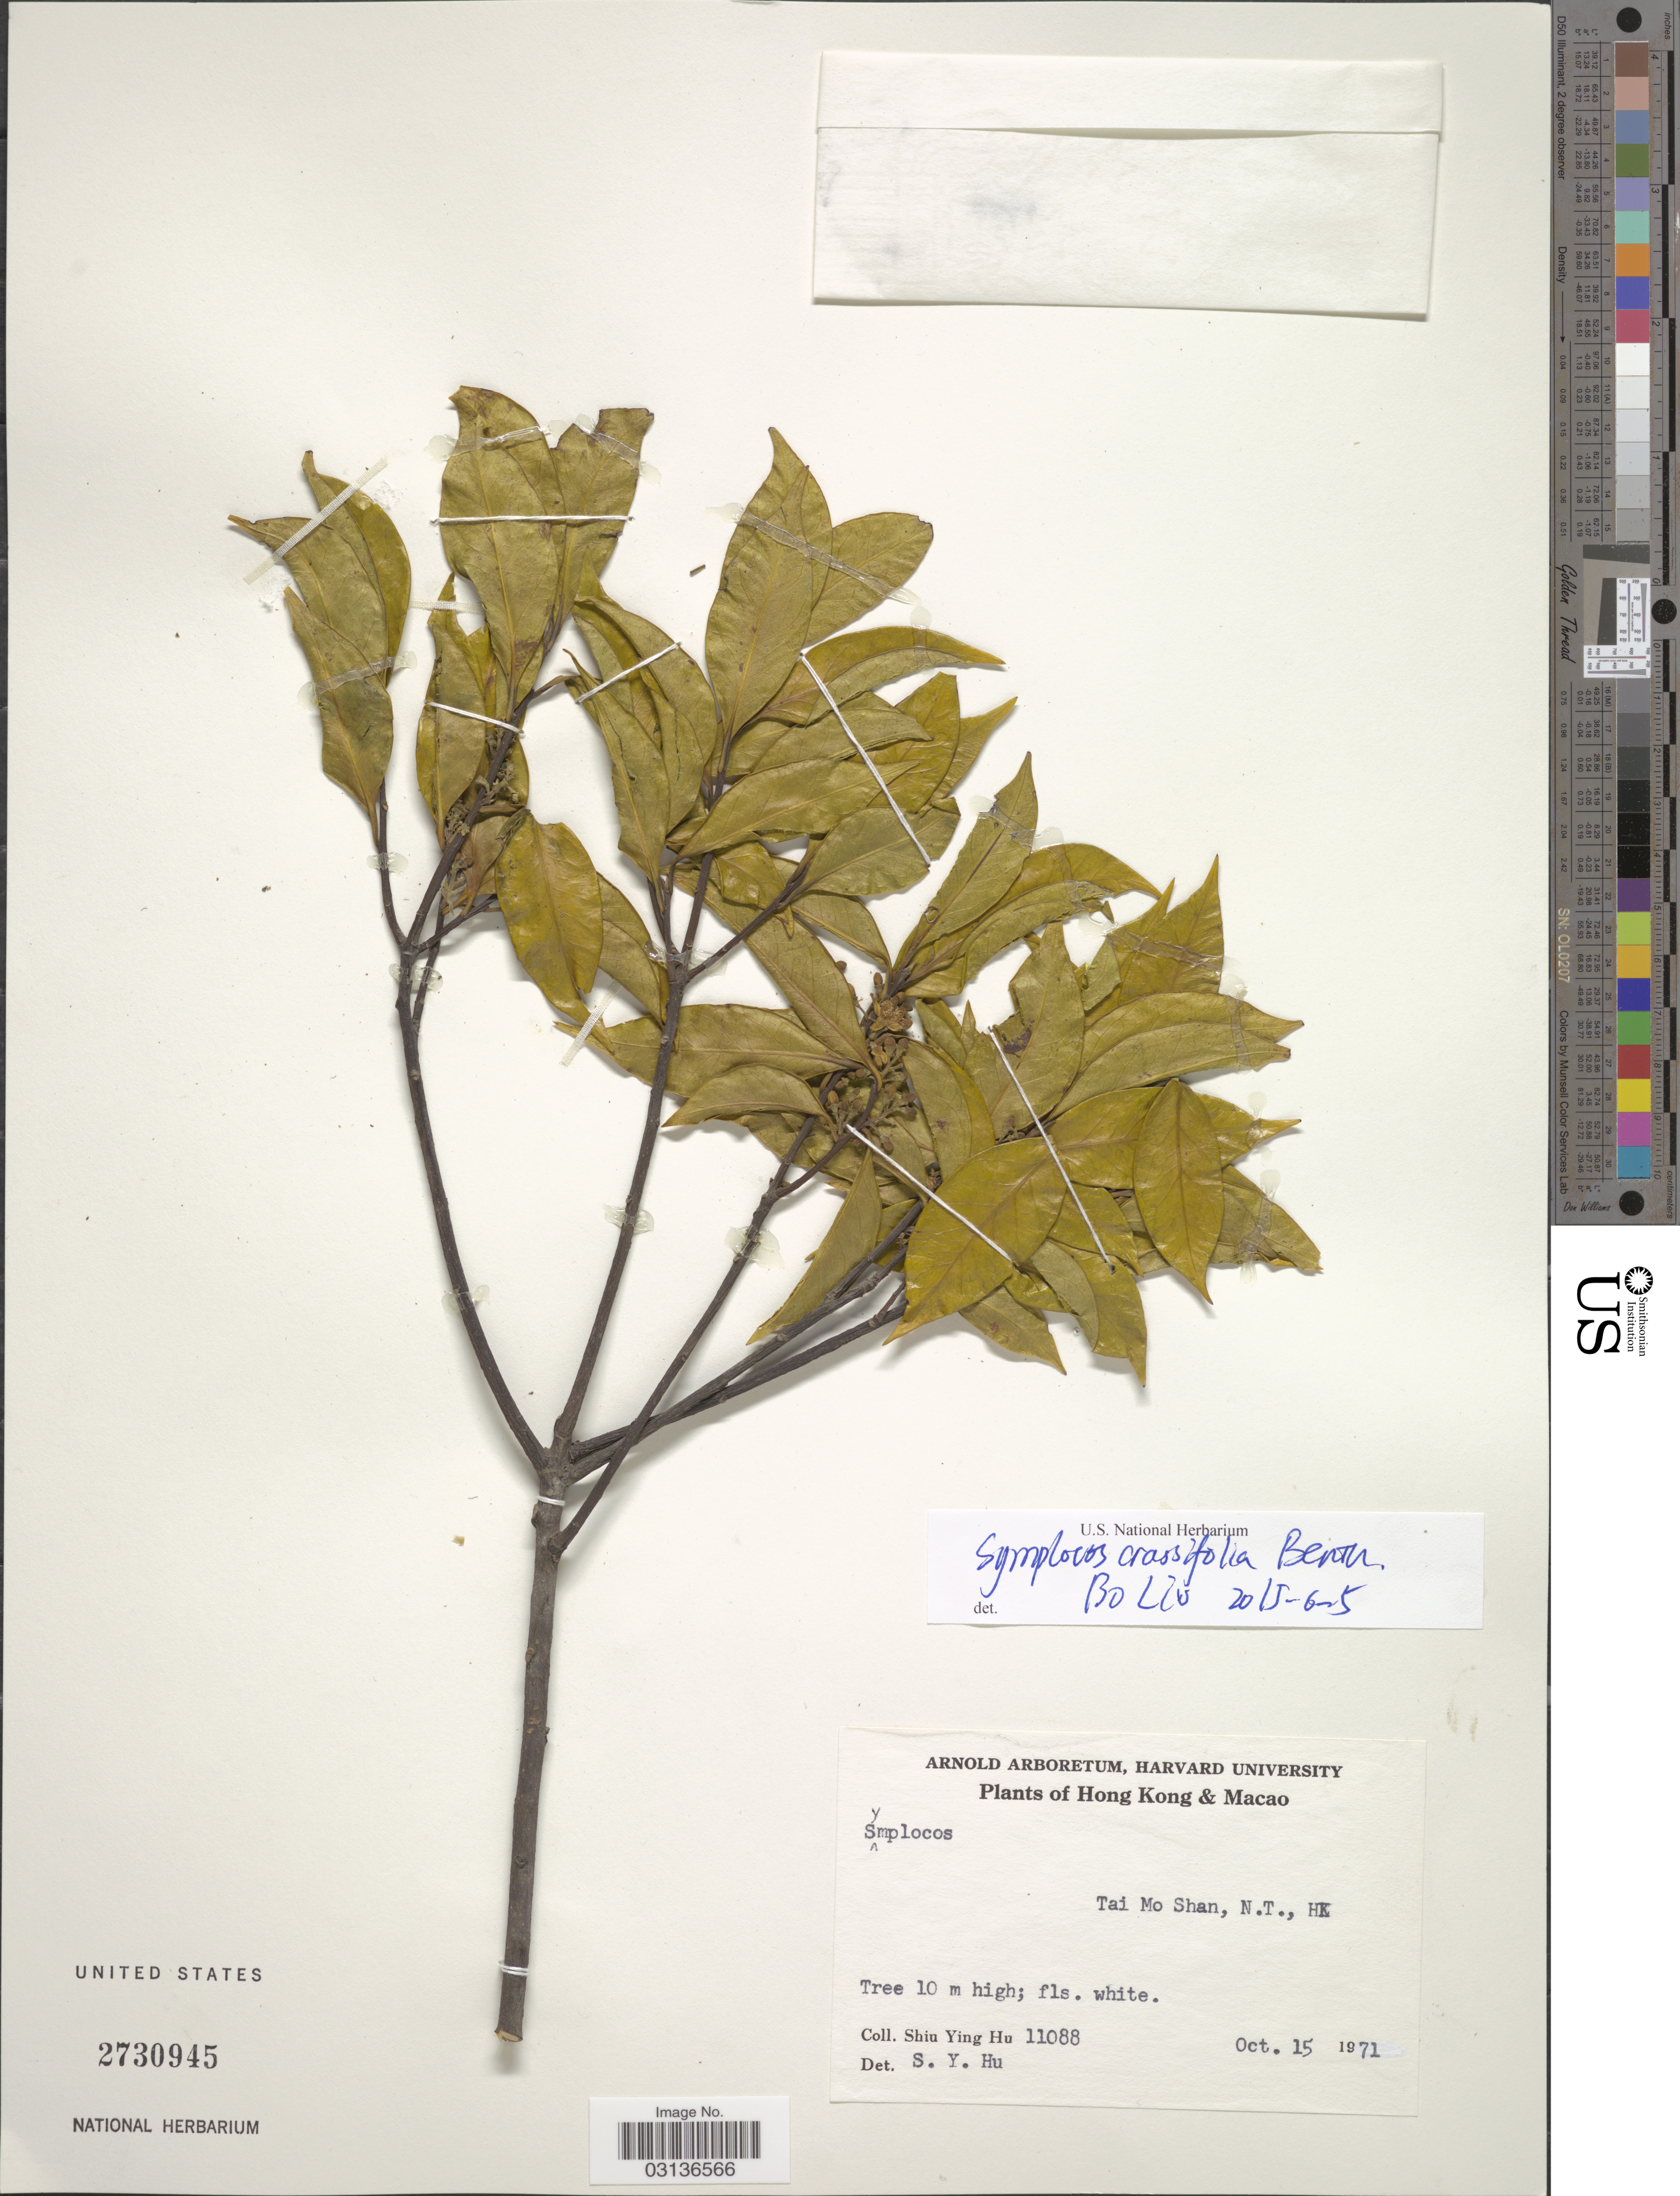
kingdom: Plantae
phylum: Tracheophyta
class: Magnoliopsida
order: Ericales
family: Symplocaceae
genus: Symplocos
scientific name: Symplocos crassifolia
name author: Benth.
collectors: S. Y. Hu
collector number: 11088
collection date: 1971-10-15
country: China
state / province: Hong Kong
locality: Tai Mo Shan, N. T., H. K.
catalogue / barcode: US 2730945